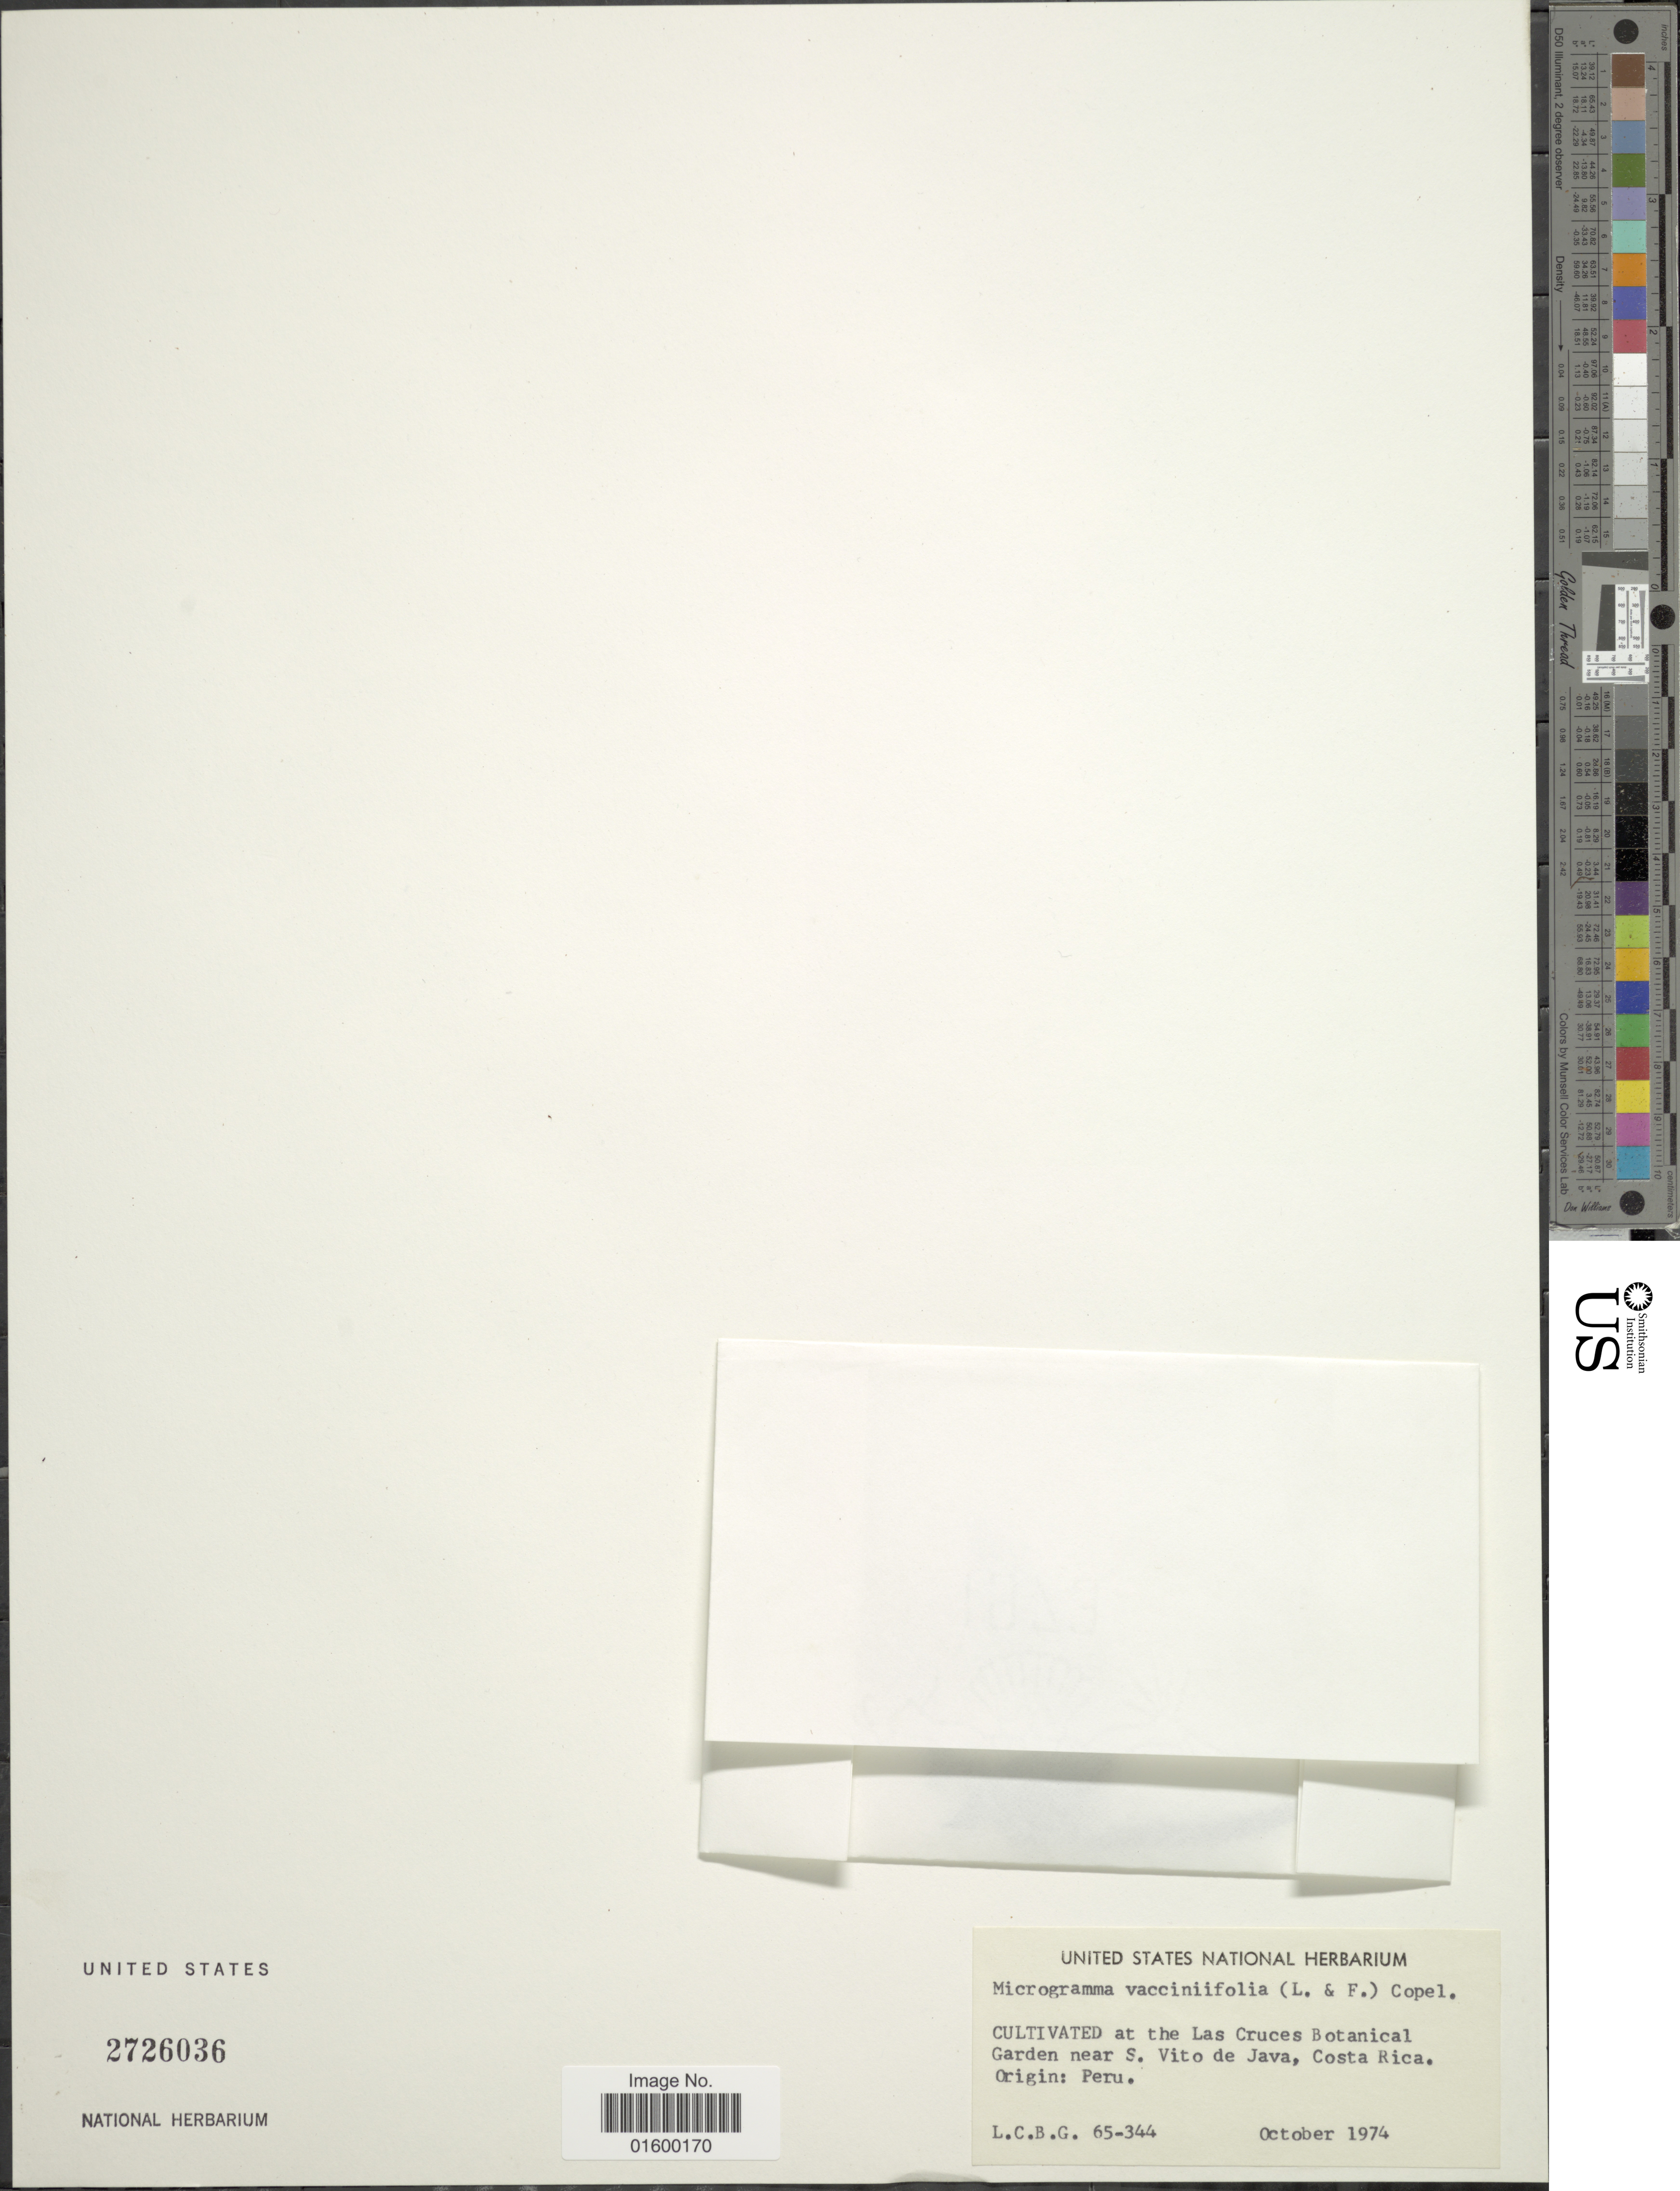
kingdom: Plantae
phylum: Tracheophyta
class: Polypodiopsida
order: Polypodiales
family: Polypodiaceae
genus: Microgramma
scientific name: Microgramma heterophylla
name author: (L.) Wherry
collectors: L. C. B. G.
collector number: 65-344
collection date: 1974-10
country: Costa Rica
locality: La Cruces Bpotanical Garden nearS. Vito de Java, Costa Rica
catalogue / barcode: US 2726036